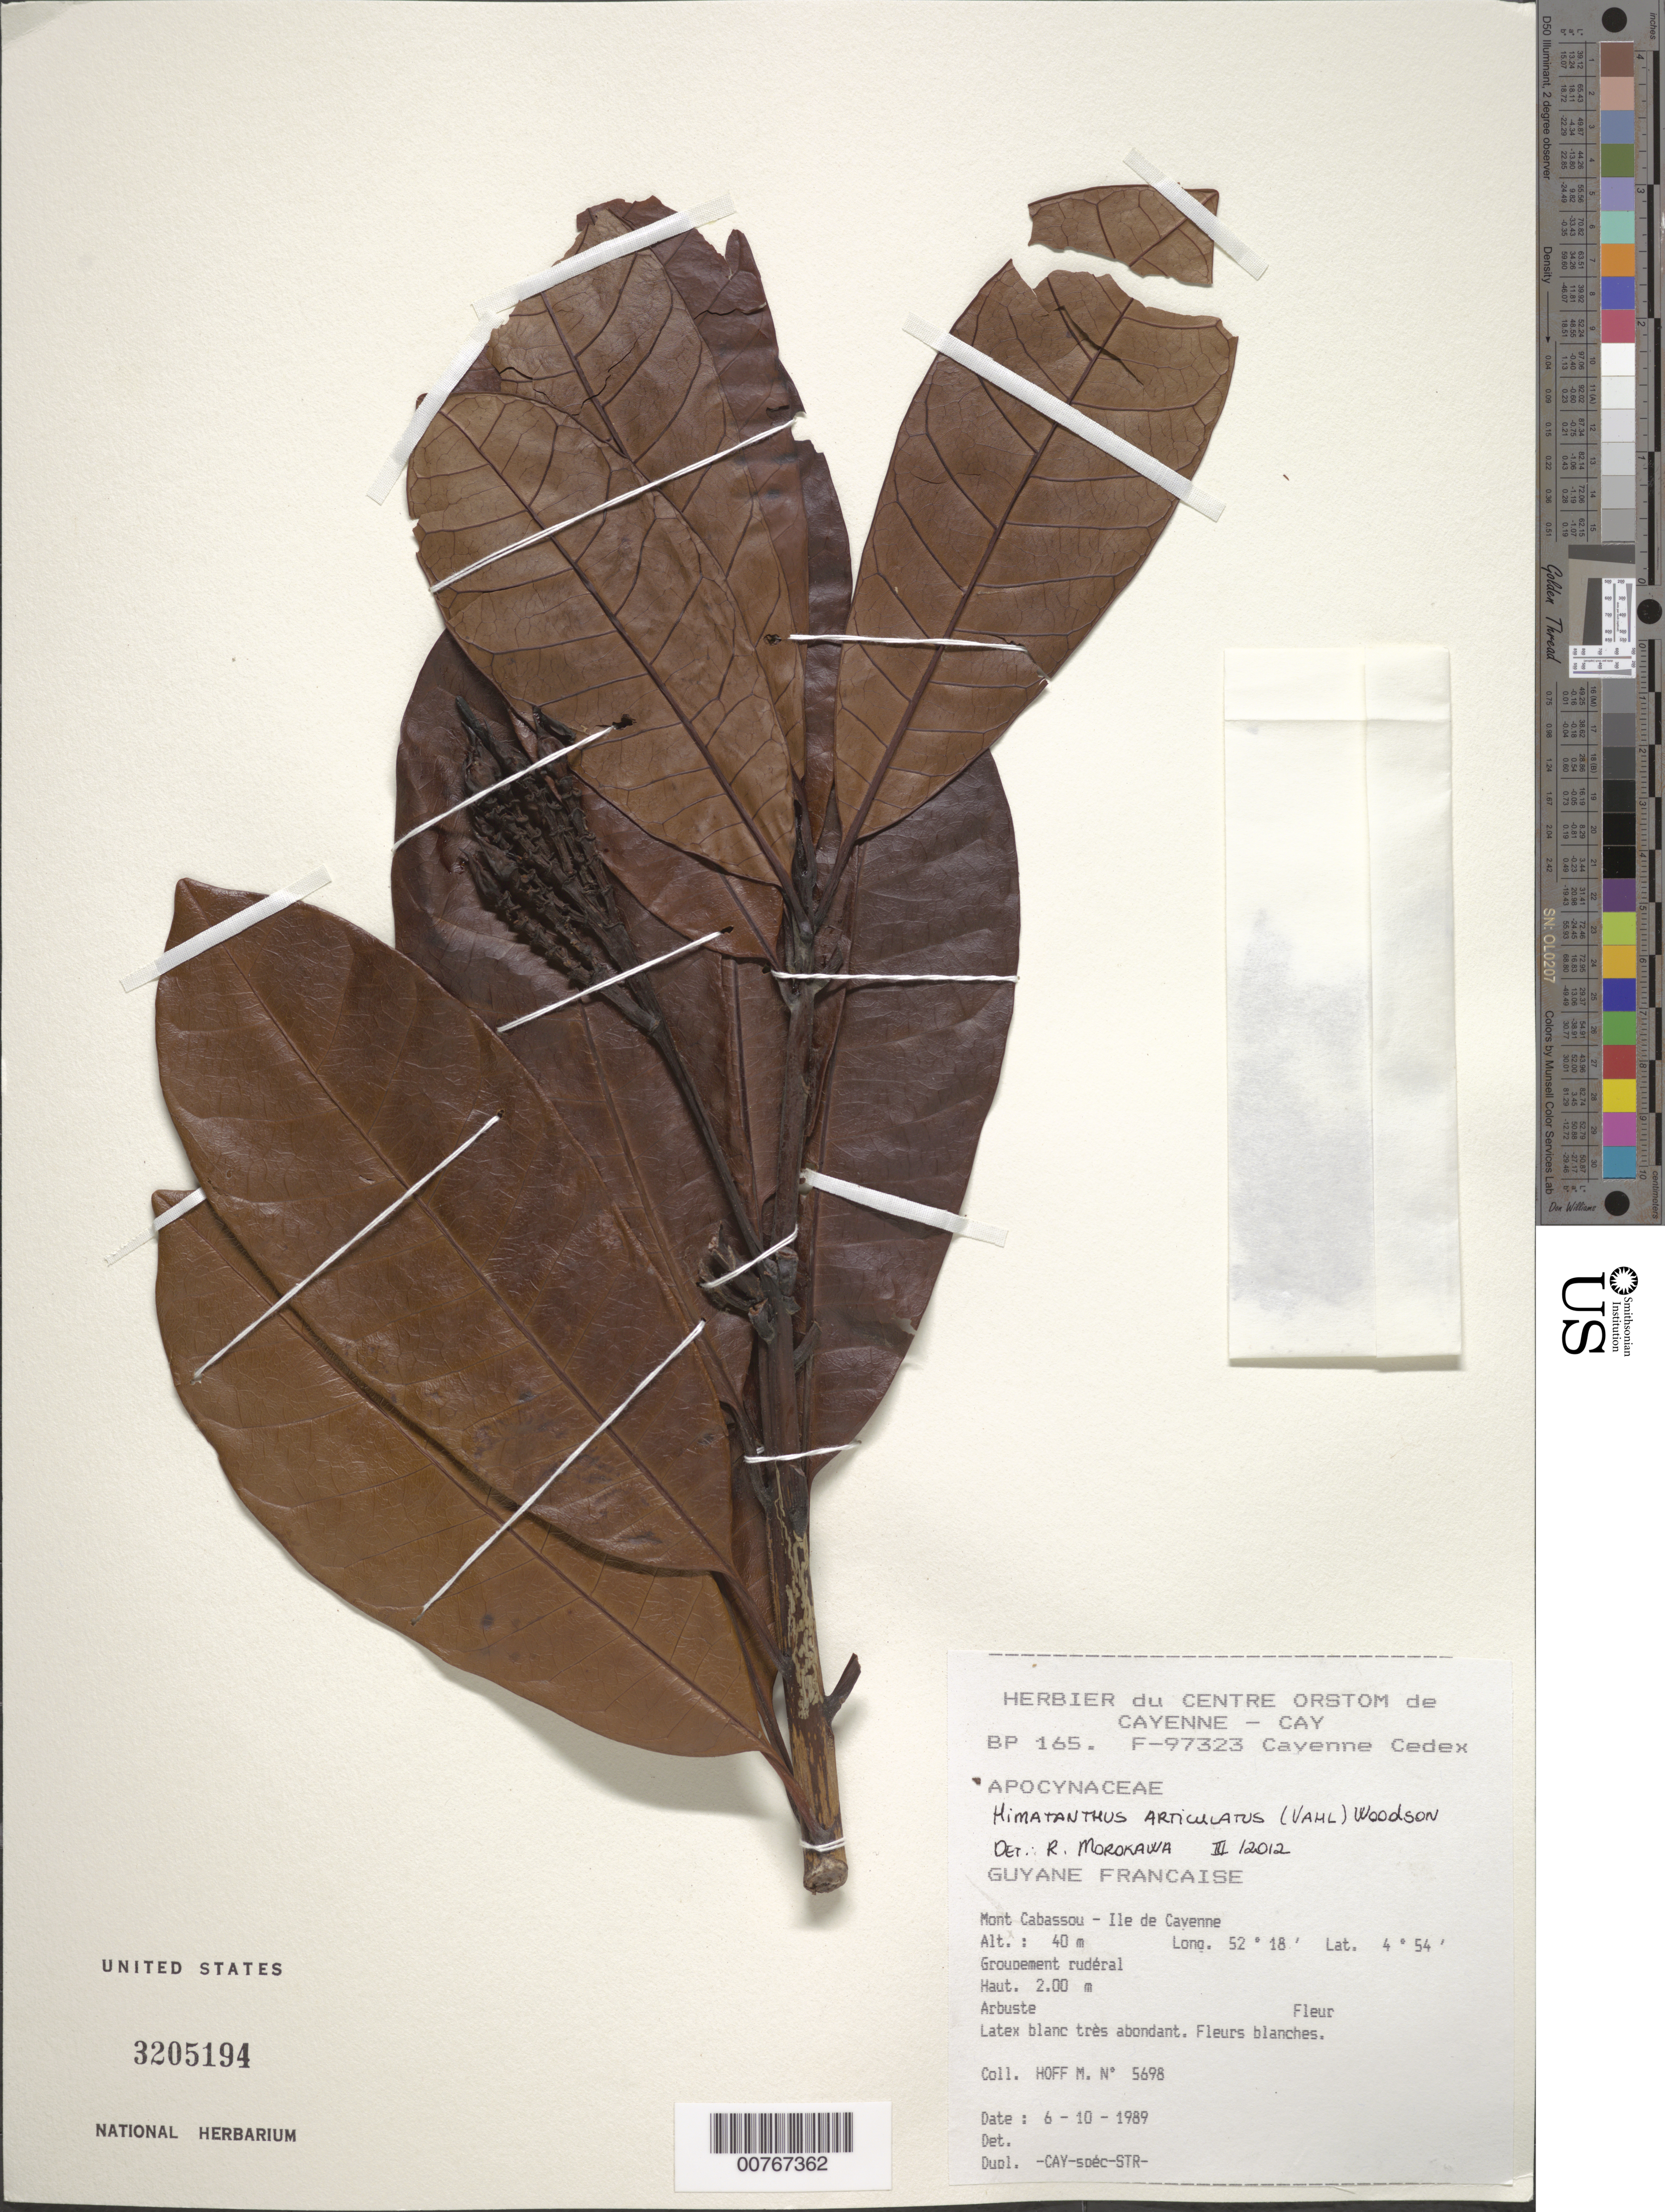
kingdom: Plantae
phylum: Tracheophyta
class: Magnoliopsida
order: Gentianales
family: Apocynaceae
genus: Himatanthus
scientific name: Himatanthus articulatus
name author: (Vahl) Woodson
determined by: Morokawa, R.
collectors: M. Hoff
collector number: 5698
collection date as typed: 6-Oct-89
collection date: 1989-10-06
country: French Guiana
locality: Mont Cabassou, Ile de Cayenne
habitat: Groupement rudéral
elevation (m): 40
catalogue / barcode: US 3205194